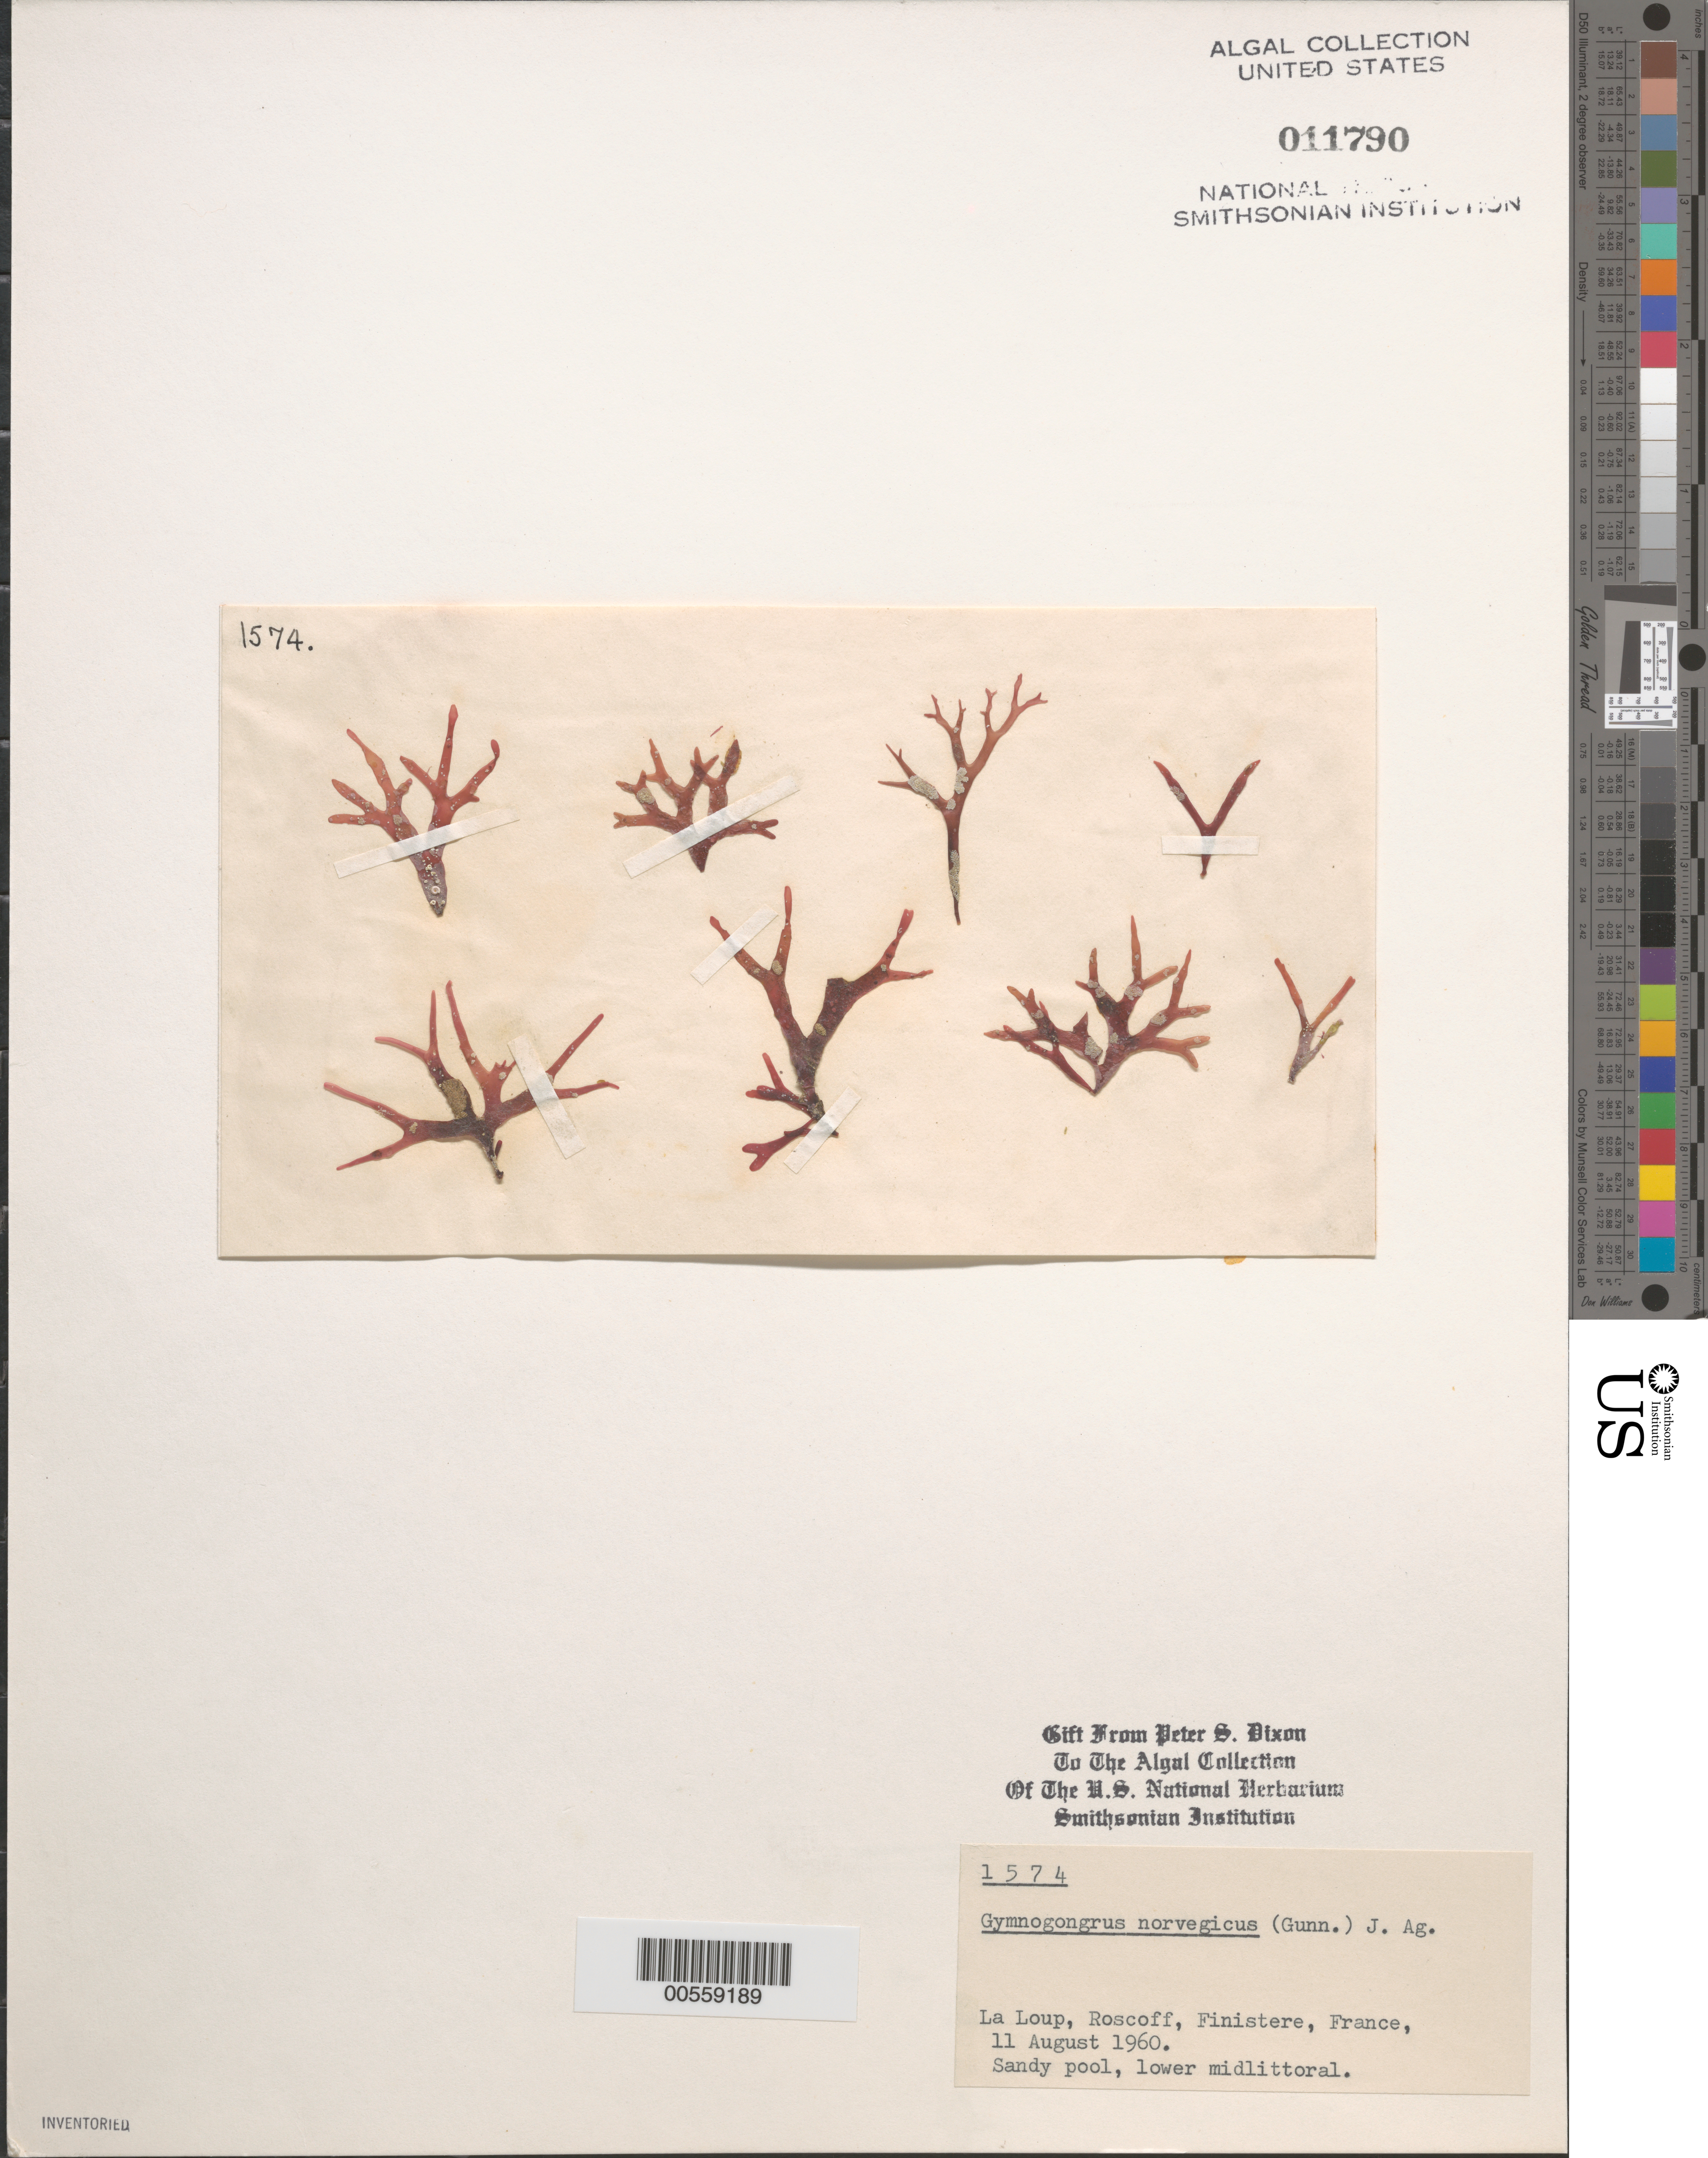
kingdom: Plantae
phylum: Rhodophyta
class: Florideophyceae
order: Gigartinales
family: Gigartinaceae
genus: Chondrus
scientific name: Chondrus crispus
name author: Stackh.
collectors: P. S. Dixon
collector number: PSD 1574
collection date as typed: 11 Aug 1960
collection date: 1960-08-11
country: France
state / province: Bretagne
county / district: Finistère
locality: La Loup, Roscoff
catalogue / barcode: US 11790